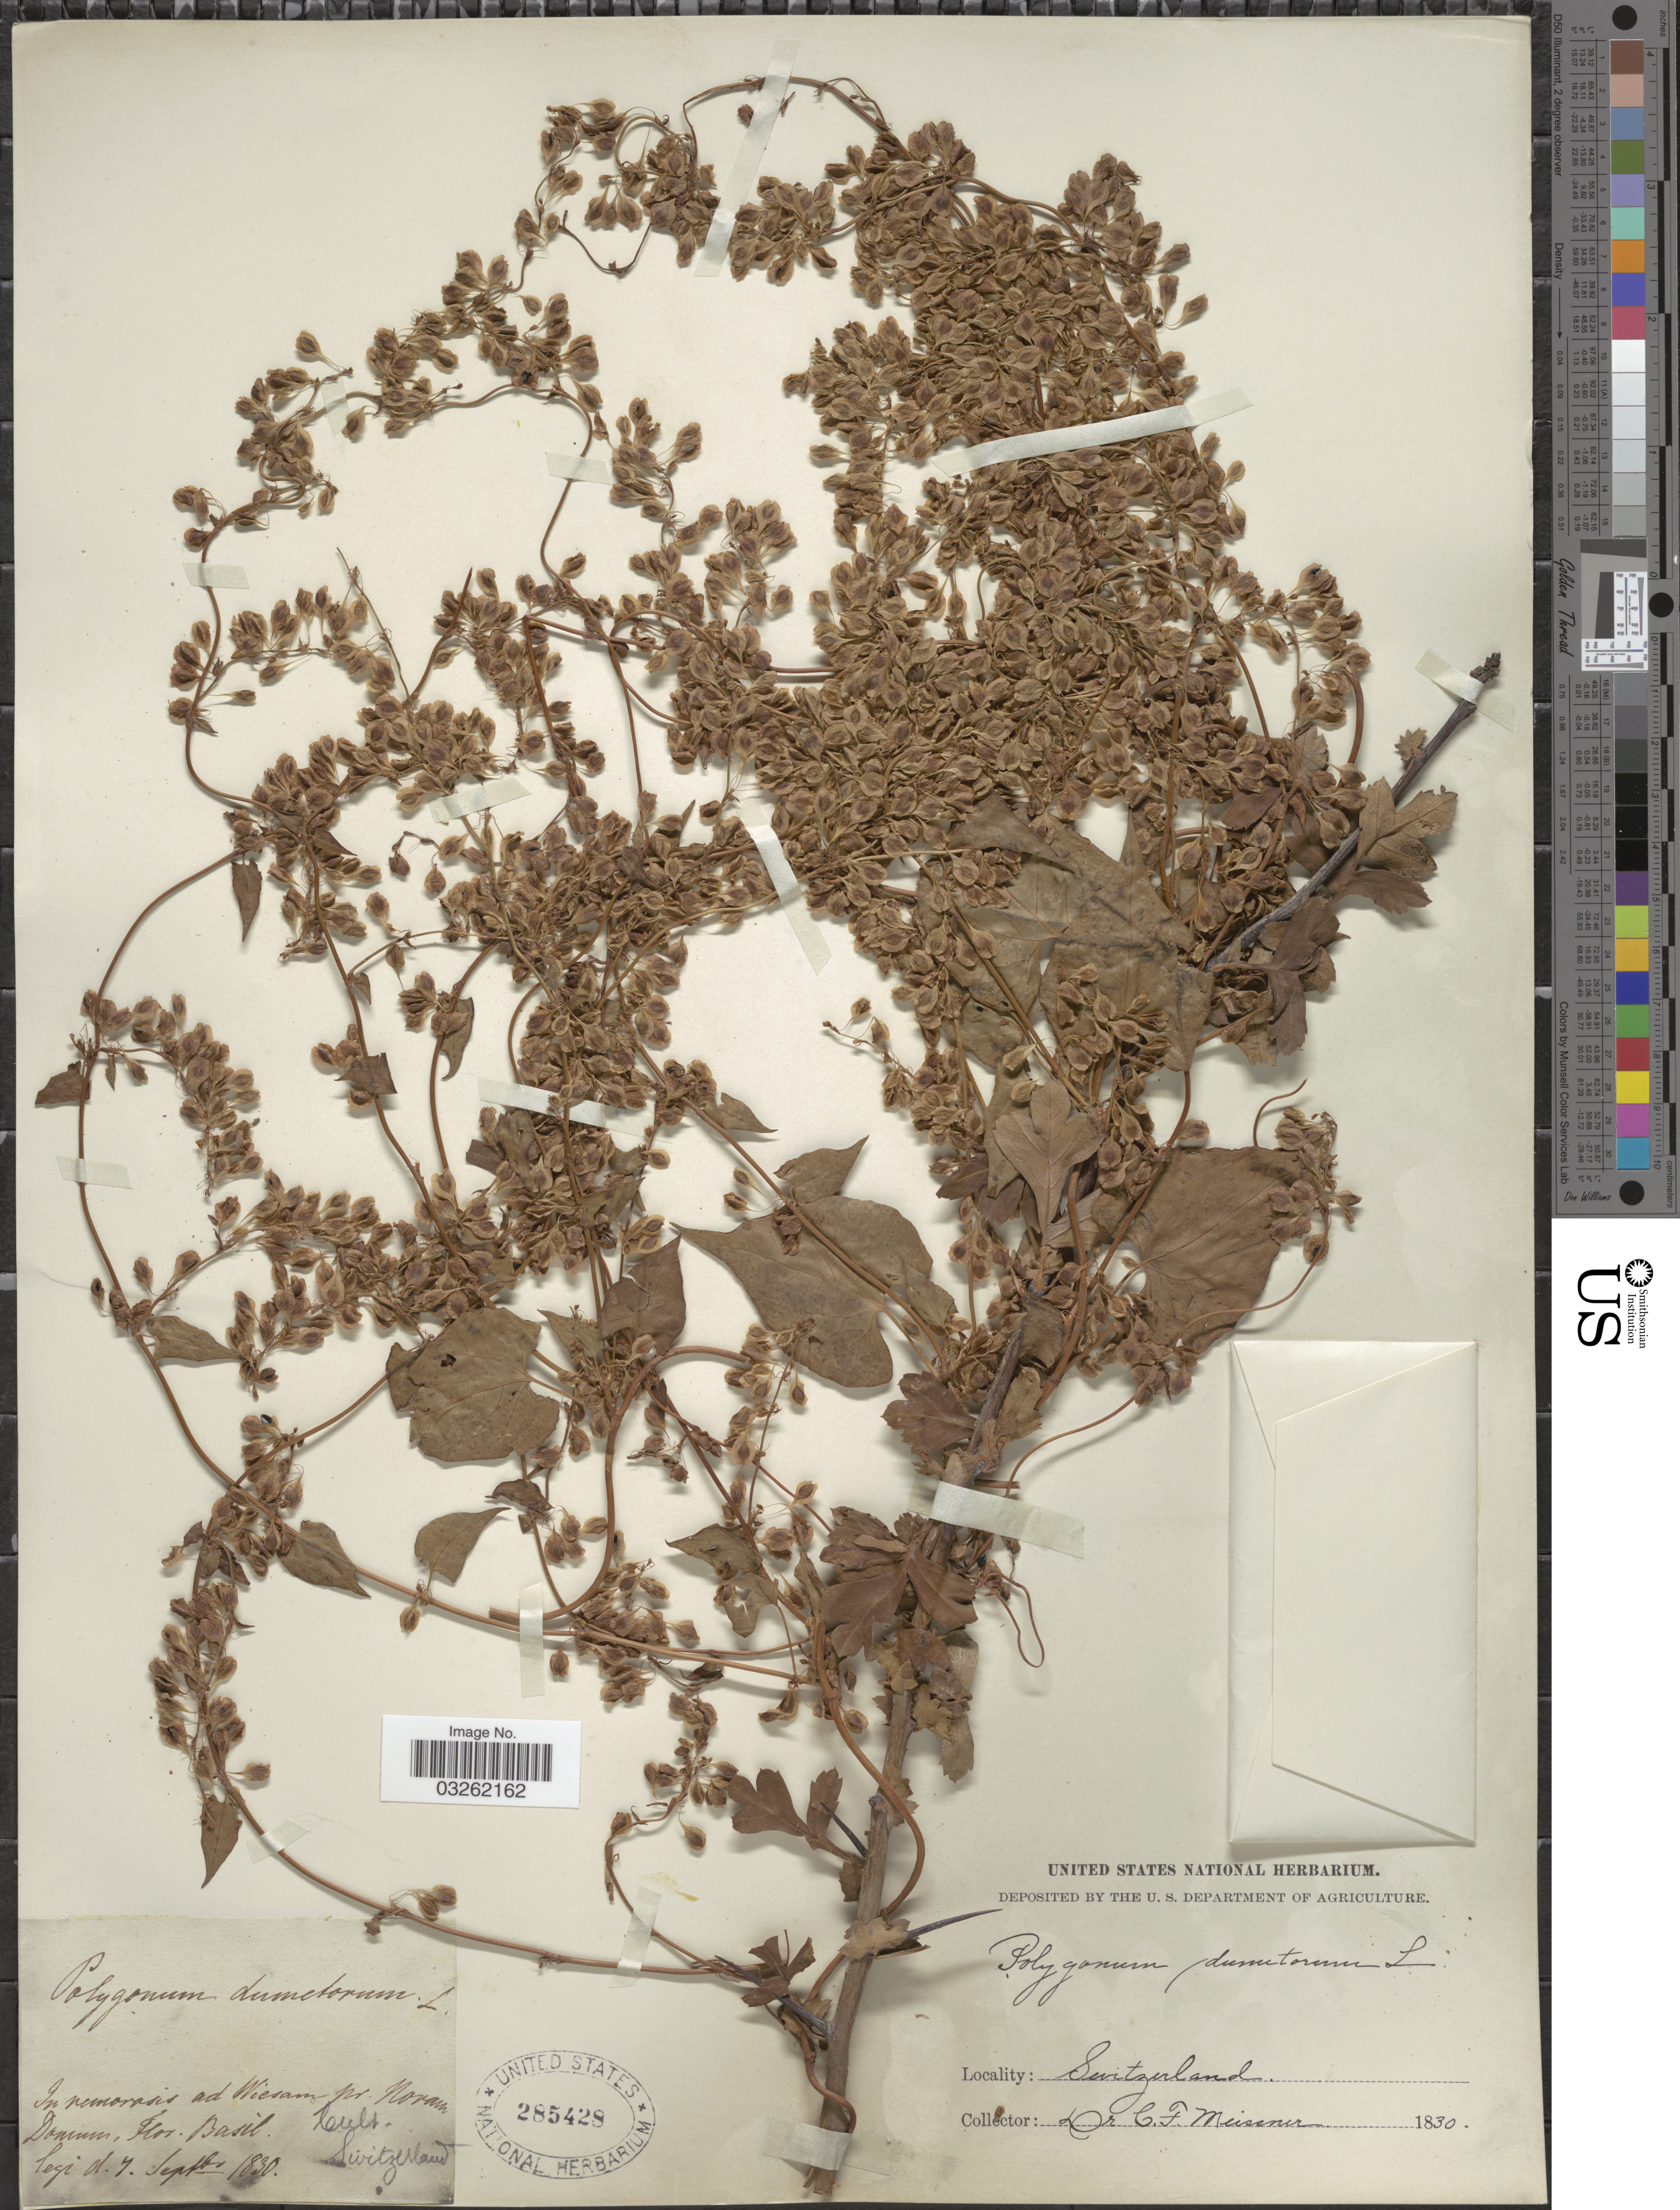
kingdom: Plantae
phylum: Tracheophyta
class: Magnoliopsida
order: Caryophyllales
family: Polygonaceae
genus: Fallopia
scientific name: Fallopia dumetorum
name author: (L.) Holub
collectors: C. F. W. Meissner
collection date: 1830-09-07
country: Switzerland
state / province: Basel-Stadt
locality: In nemorasis ad Wiesam pr. Novam Domum Flor. Basil.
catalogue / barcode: US 285428